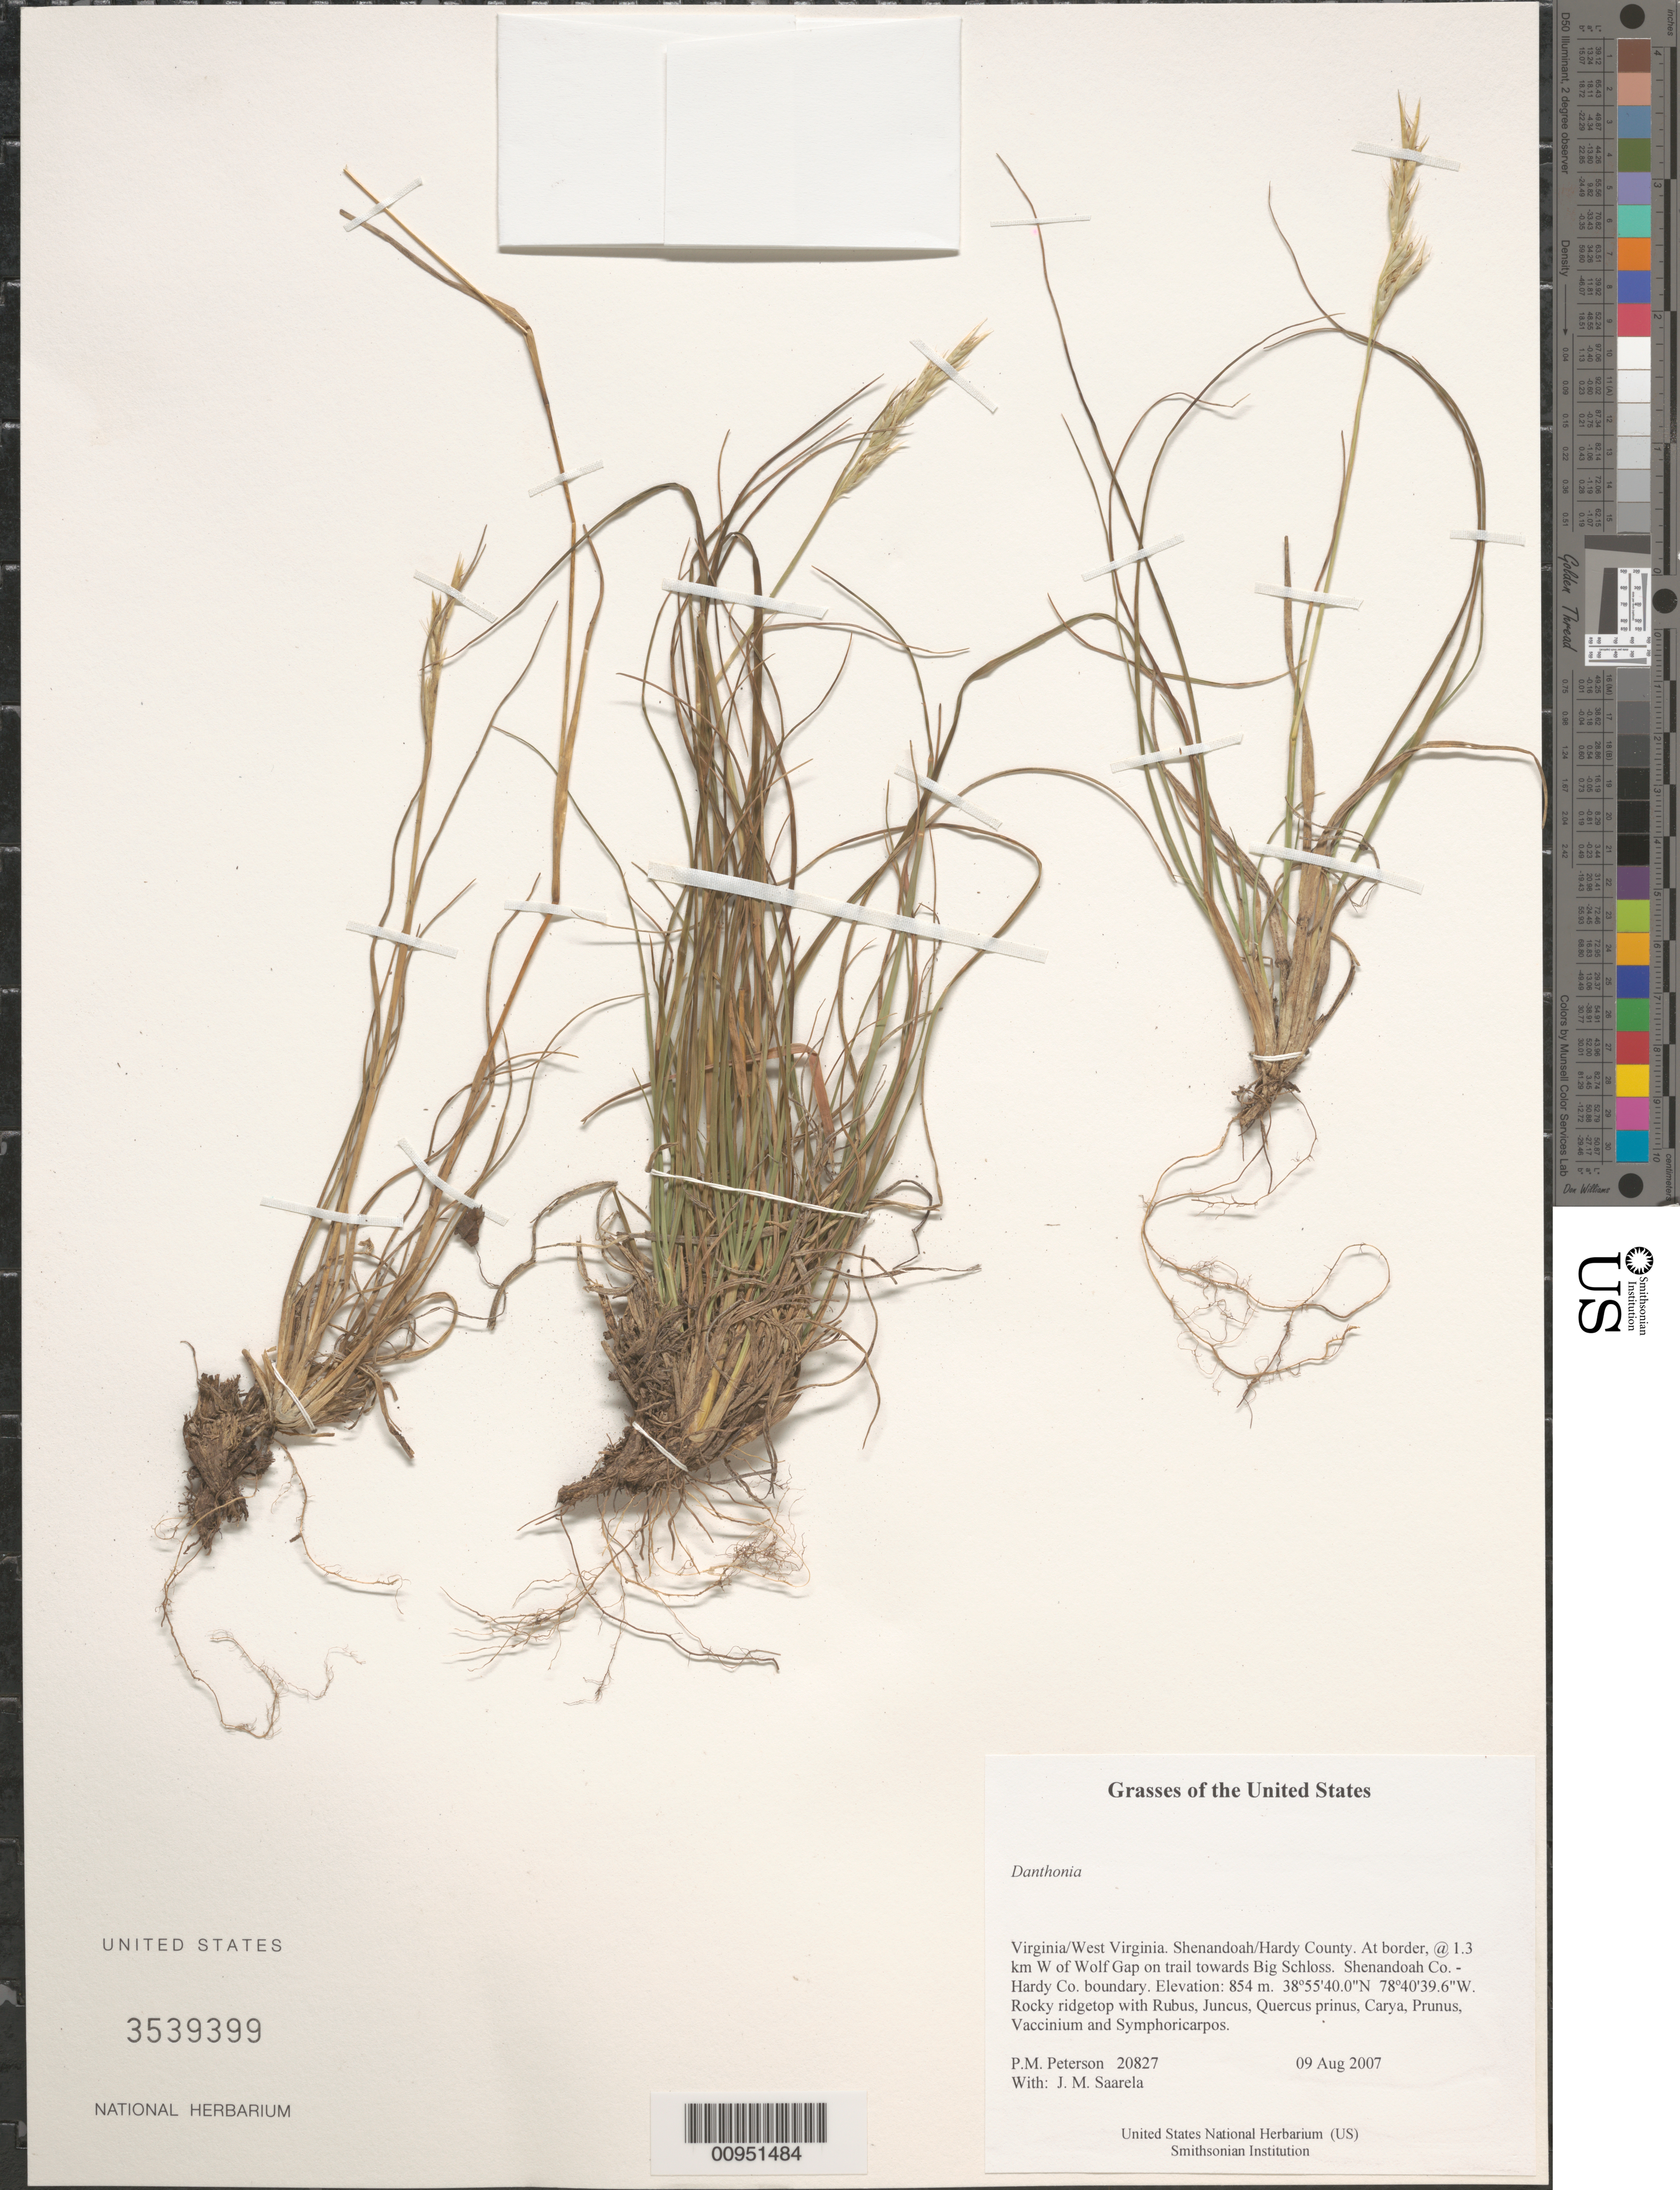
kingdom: Plantae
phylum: Tracheophyta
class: Liliopsida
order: Poales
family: Poaceae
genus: Danthonia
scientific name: Danthonia sp.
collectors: P. M. Peterson & J. Saarela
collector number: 20827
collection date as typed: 09 Aug 2007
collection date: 2007-08-09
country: United States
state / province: Virginia / West Virginia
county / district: Shenandoah/Hardy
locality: At border, @ 1.3 km W of Wolf Gap on trail towards Big Schloss. Shenandoah Co. - Hardy Co. boundary.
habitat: Rocky ridgetop with Rubus, Juncus, Quercus prinus, Carya, Prunus, Vaccinium and Symphoricarpos.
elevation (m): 854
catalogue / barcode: US 3539399